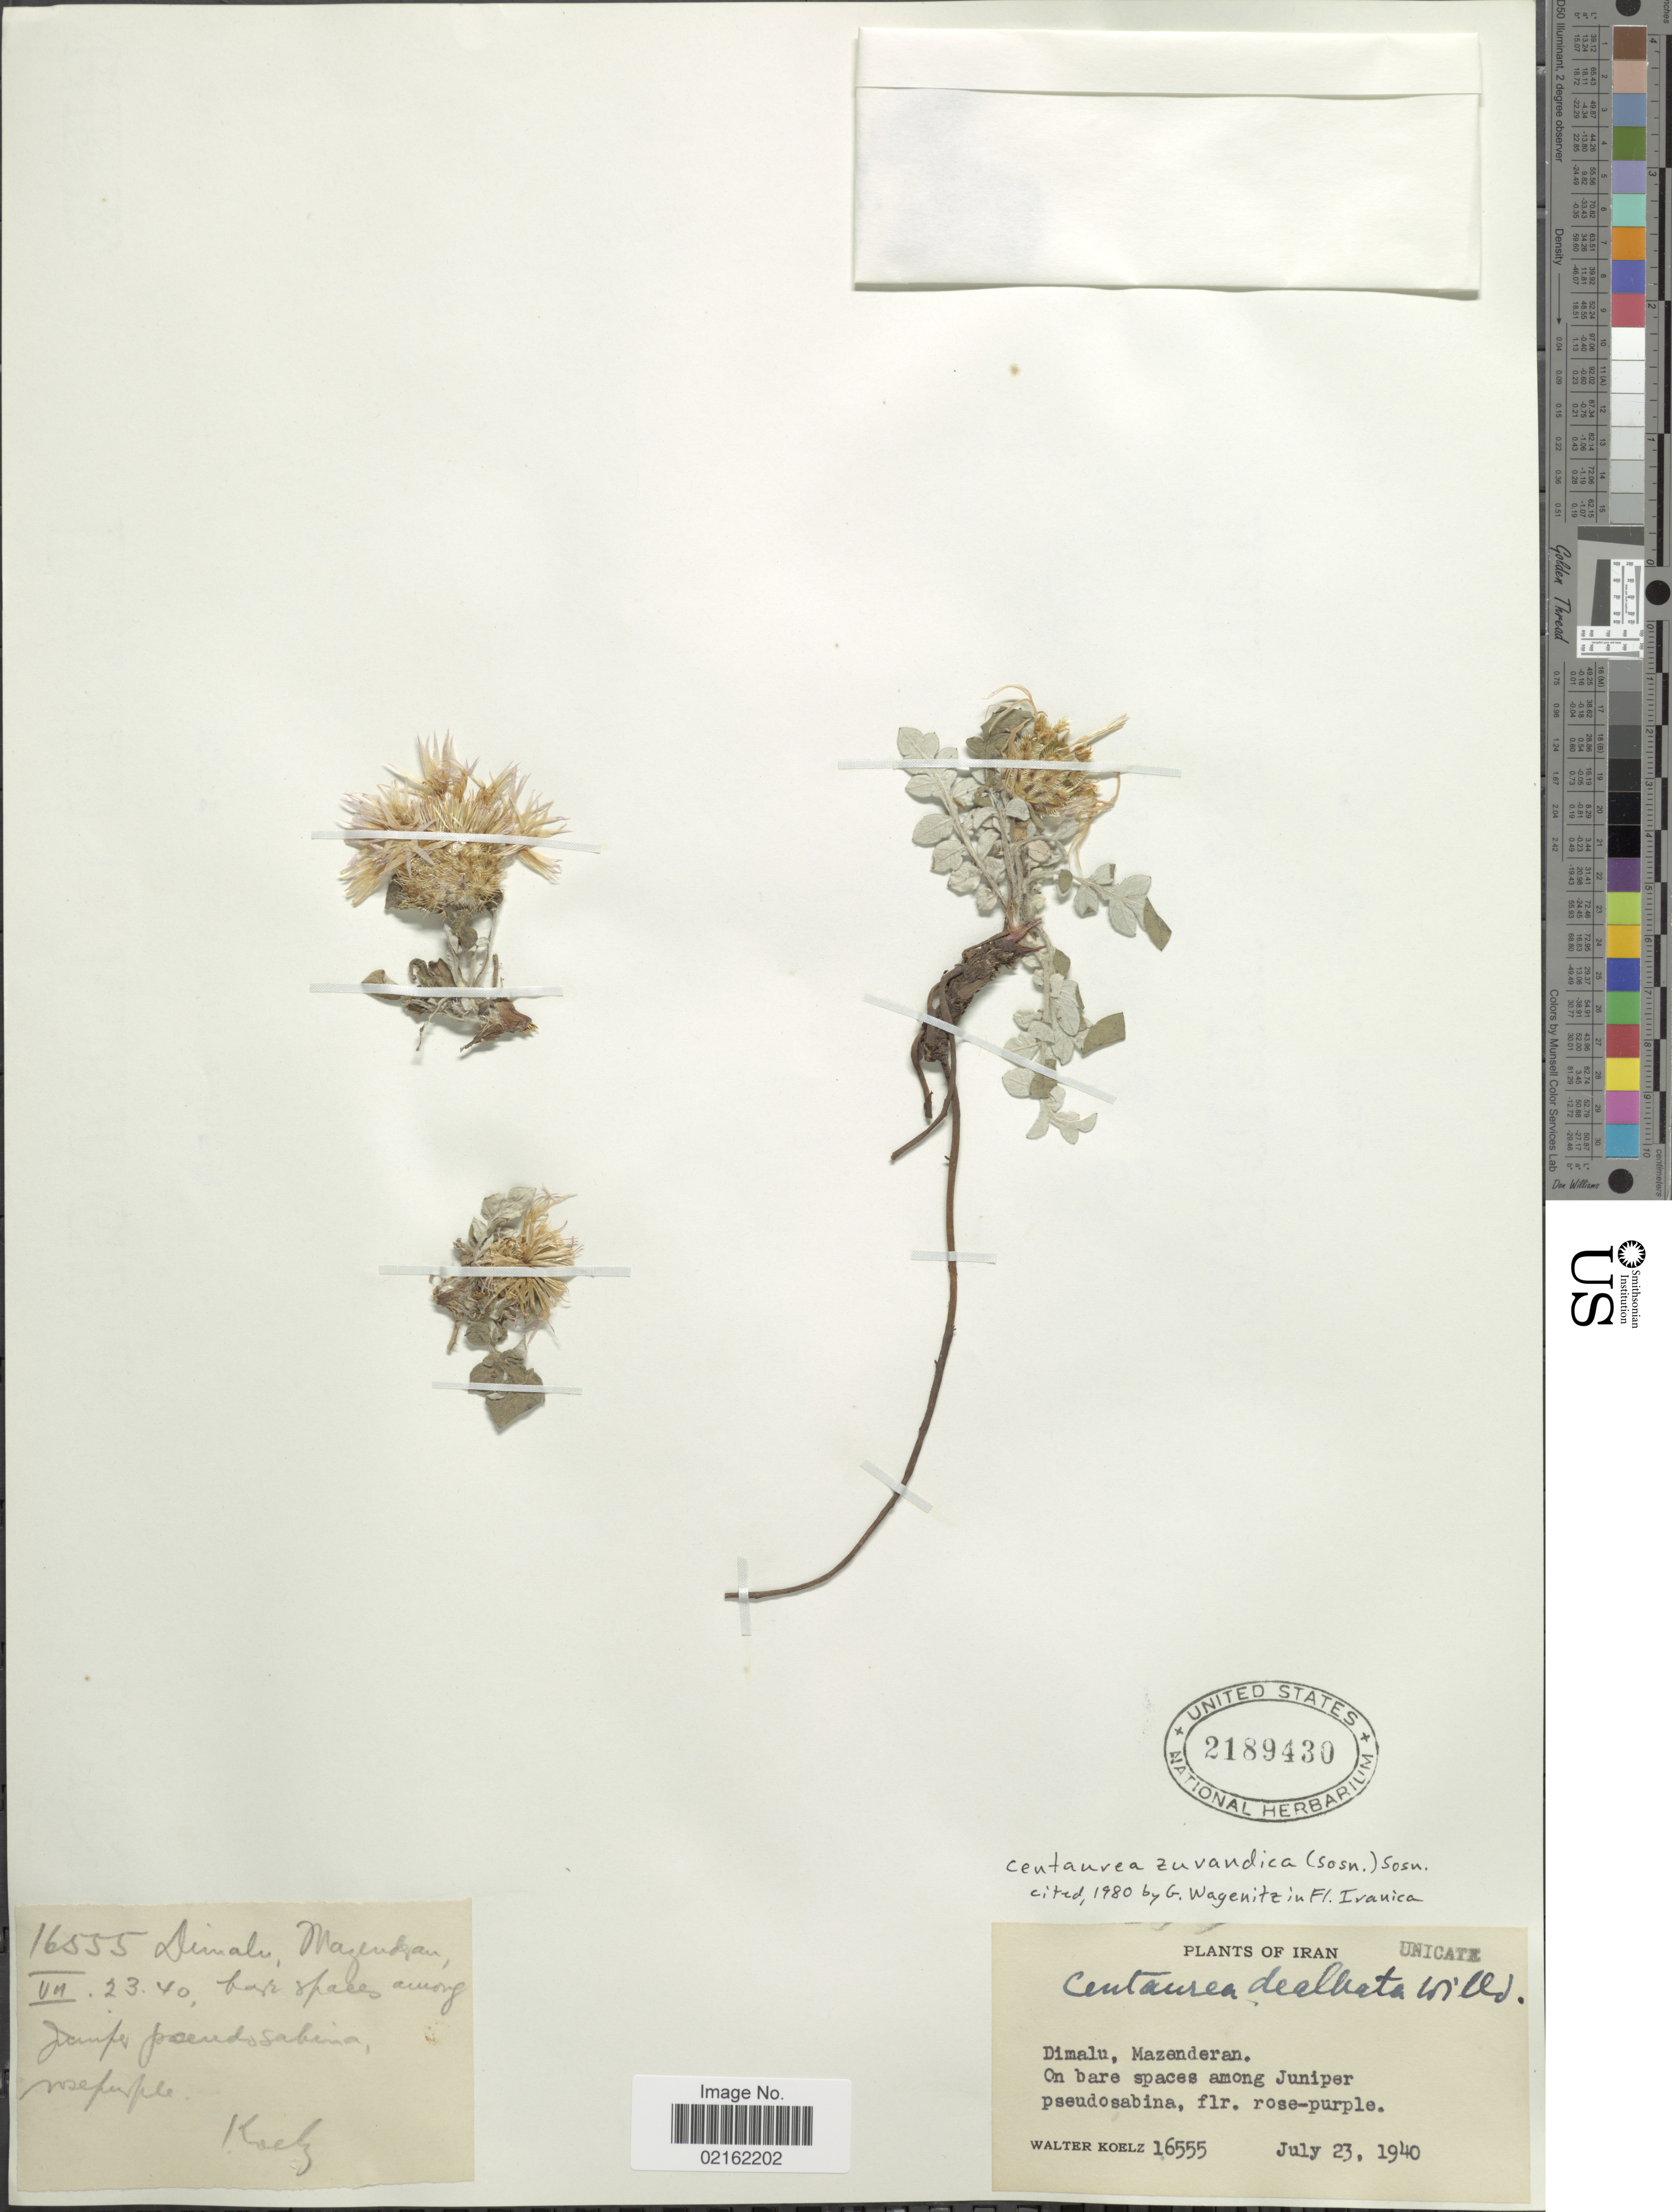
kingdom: Plantae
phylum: Tracheophyta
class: Magnoliopsida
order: Asterales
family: Asteraceae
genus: Psephellus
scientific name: Psephellus zuvandicus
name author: Sosn.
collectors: W. N. Koelz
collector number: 16555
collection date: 1940-07-23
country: Iran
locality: Dimalu, Mazenderan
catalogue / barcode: US 2189430